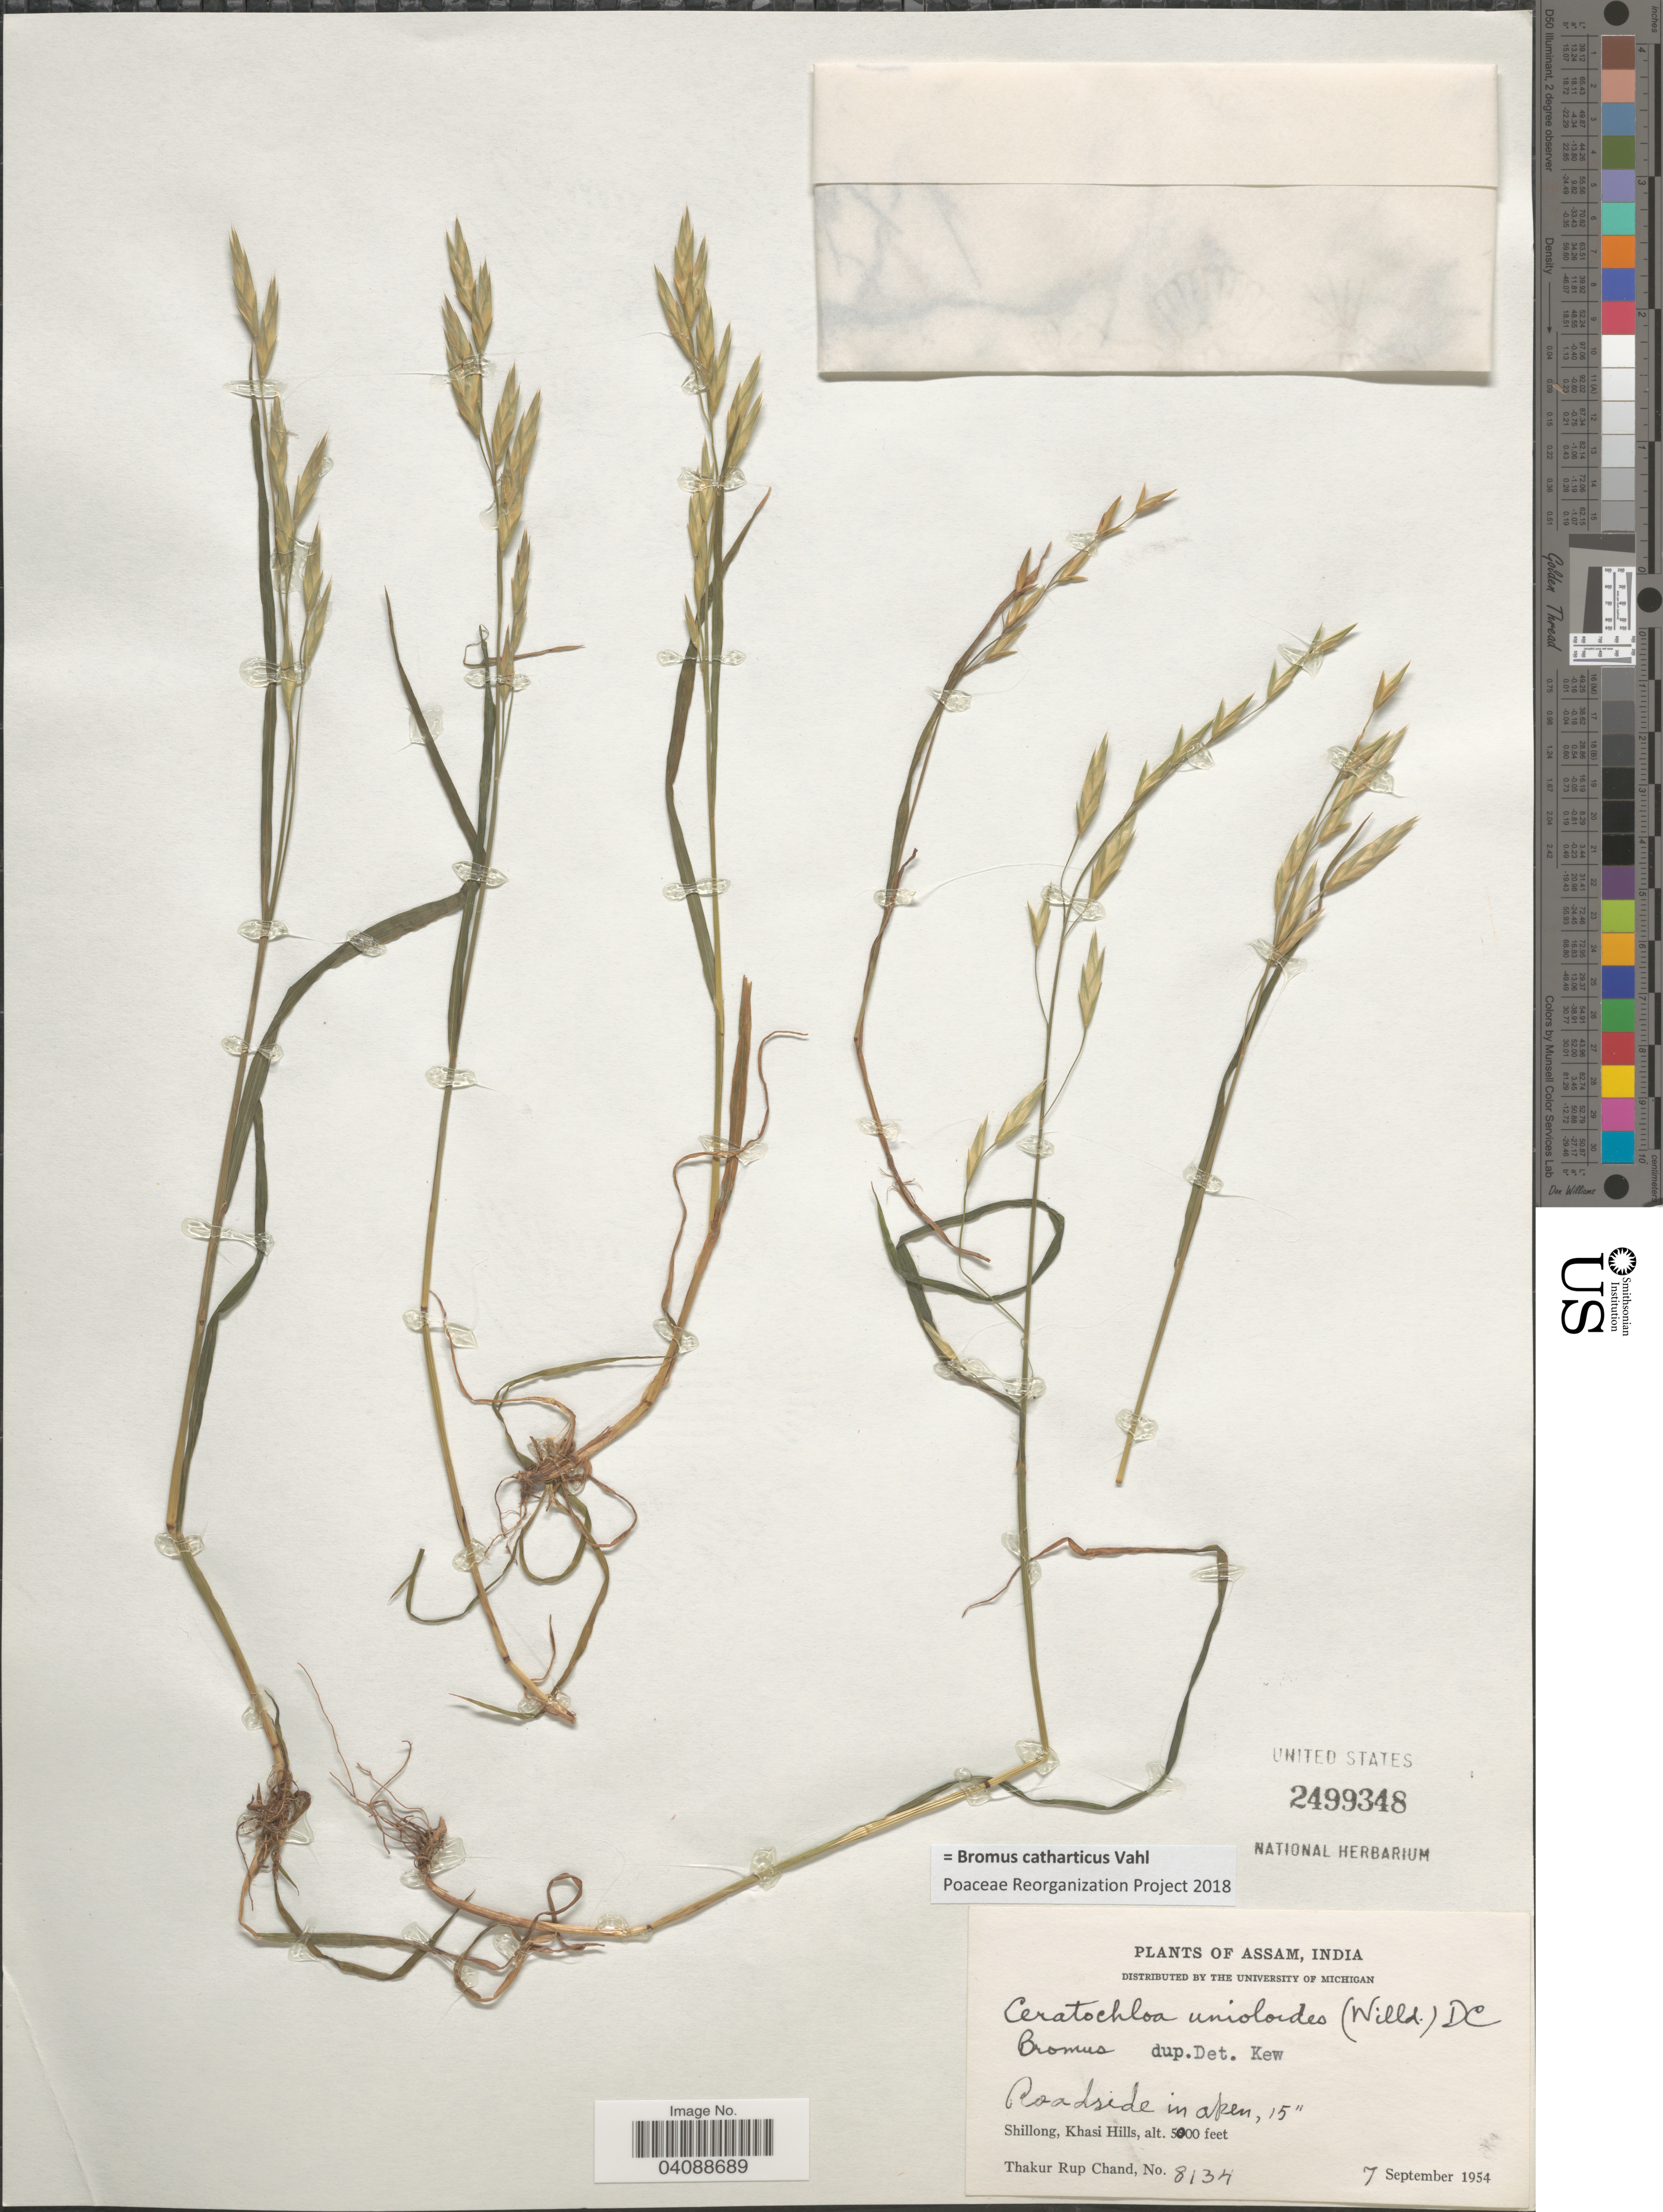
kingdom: Plantae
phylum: Tracheophyta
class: Liliopsida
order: Poales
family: Poaceae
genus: Bromus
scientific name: Bromus catharticus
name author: Vahl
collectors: T. R. Chand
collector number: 8134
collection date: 1954-09-07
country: India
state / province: Meghalaya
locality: Shillong, Khasi Hills.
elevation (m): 1524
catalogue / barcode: US 2499348